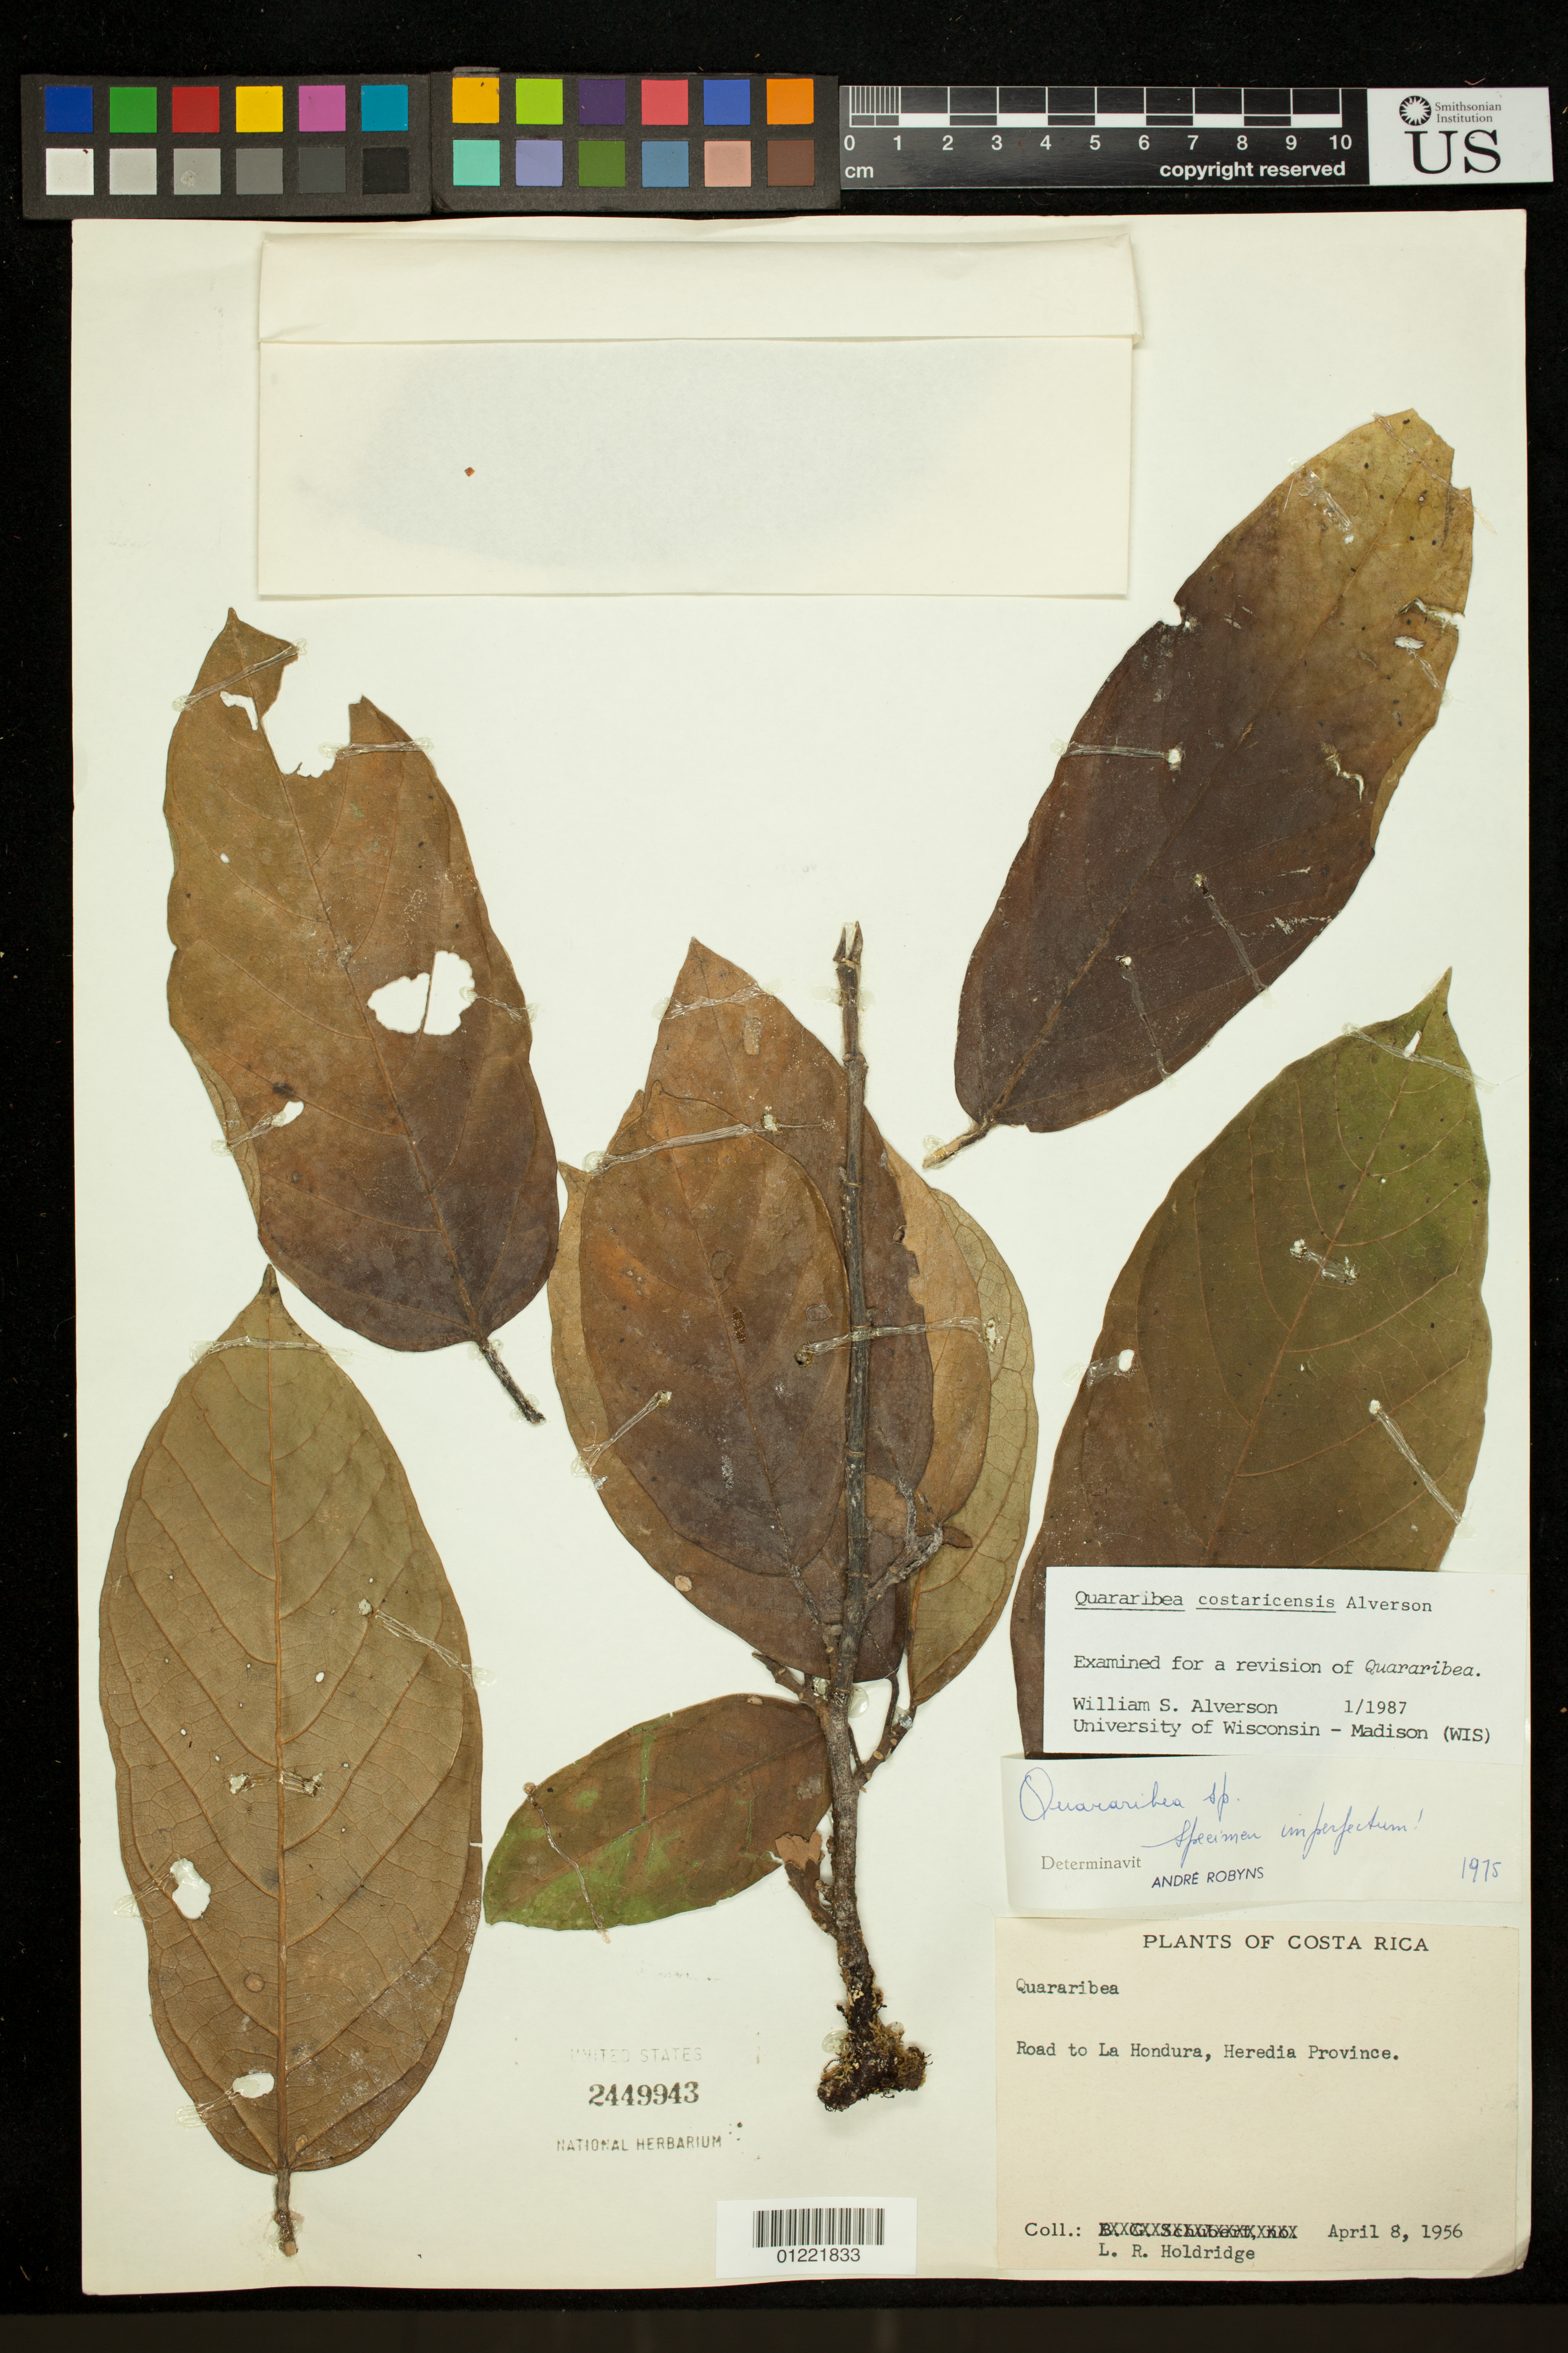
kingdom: Plantae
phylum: Tracheophyta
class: Magnoliopsida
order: Malvales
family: Malvaceae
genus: Quararibea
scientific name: Quararibea ciroana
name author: Cuatrec.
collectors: L. Holdridge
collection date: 1956-04-08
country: Costa Rica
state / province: Heredia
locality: Road to La Hondura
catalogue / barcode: US 2449943